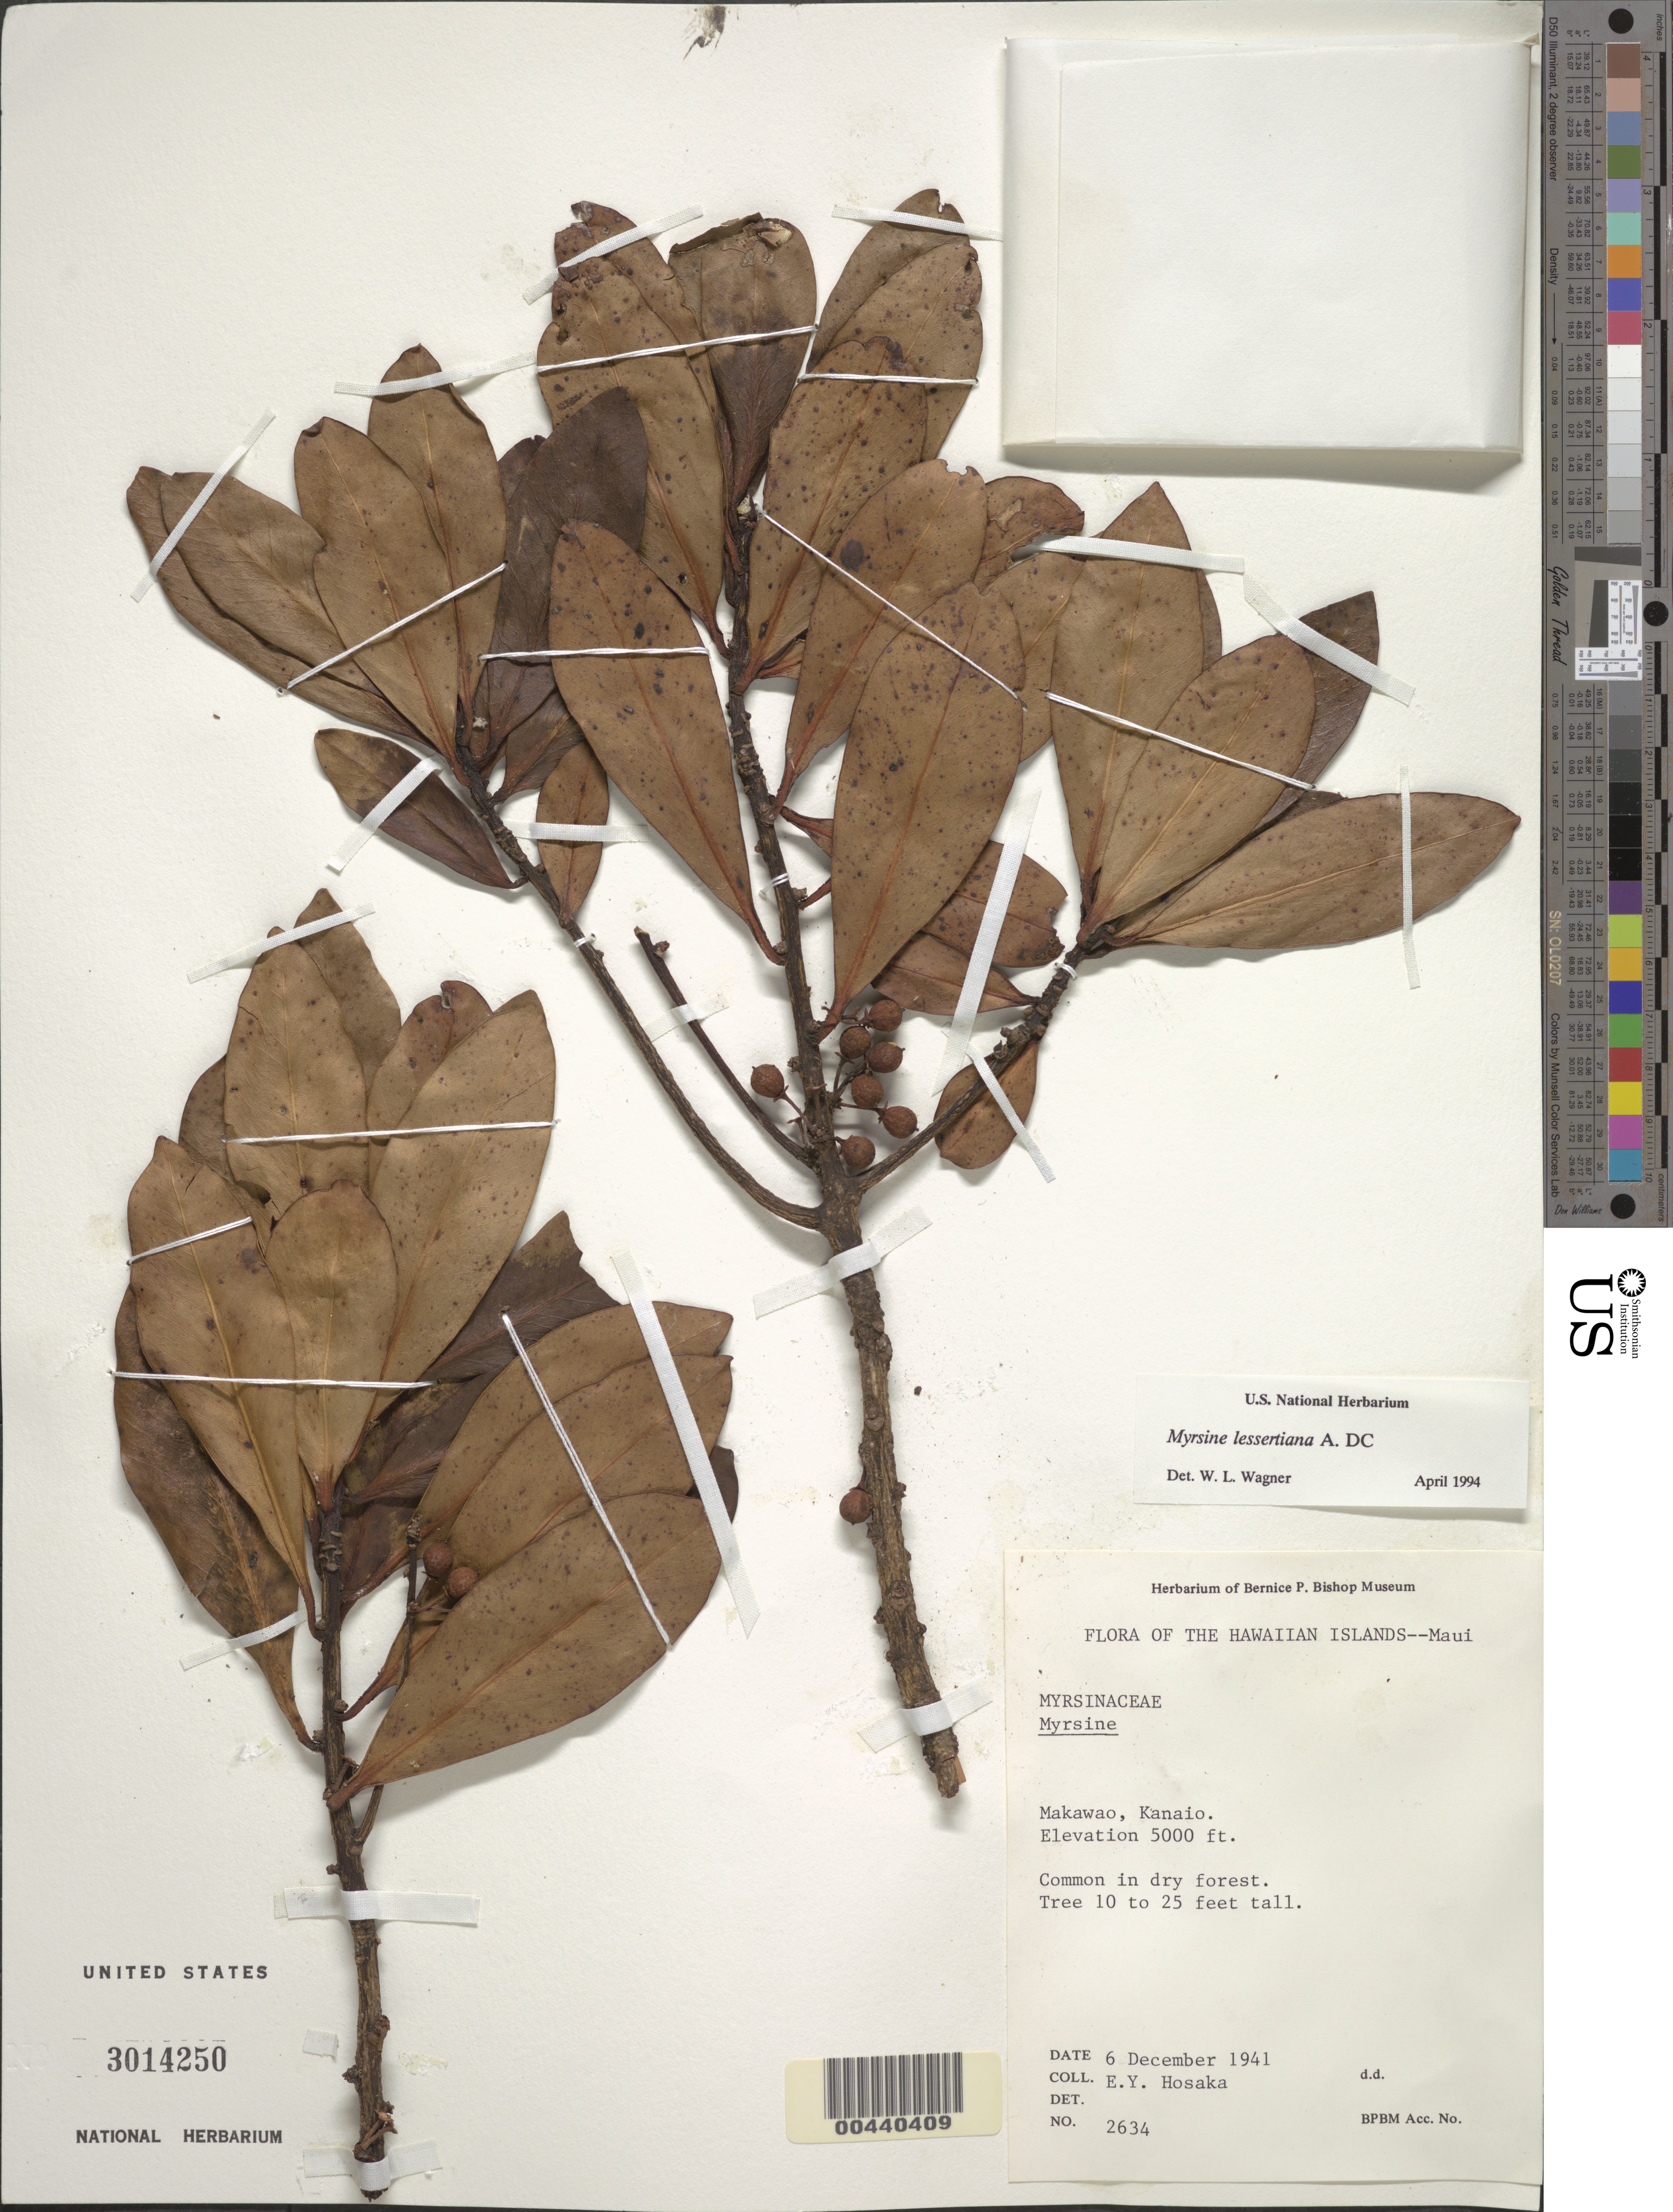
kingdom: Plantae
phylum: Tracheophyta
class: Magnoliopsida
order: Ericales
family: Primulaceae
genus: Myrsine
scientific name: Myrsine lessertiana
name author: A. DC.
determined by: Wagner, W. L., (BOT), Smithsonian Institution - National Museum of Natural History (UNITED STATES)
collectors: E. Y. Hosaka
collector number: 2634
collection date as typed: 6 Dec 1941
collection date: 1941-12-06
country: United States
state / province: Hawaii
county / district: Maui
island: Maui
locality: Makawao, Kanaio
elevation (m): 1524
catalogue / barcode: US 3014250